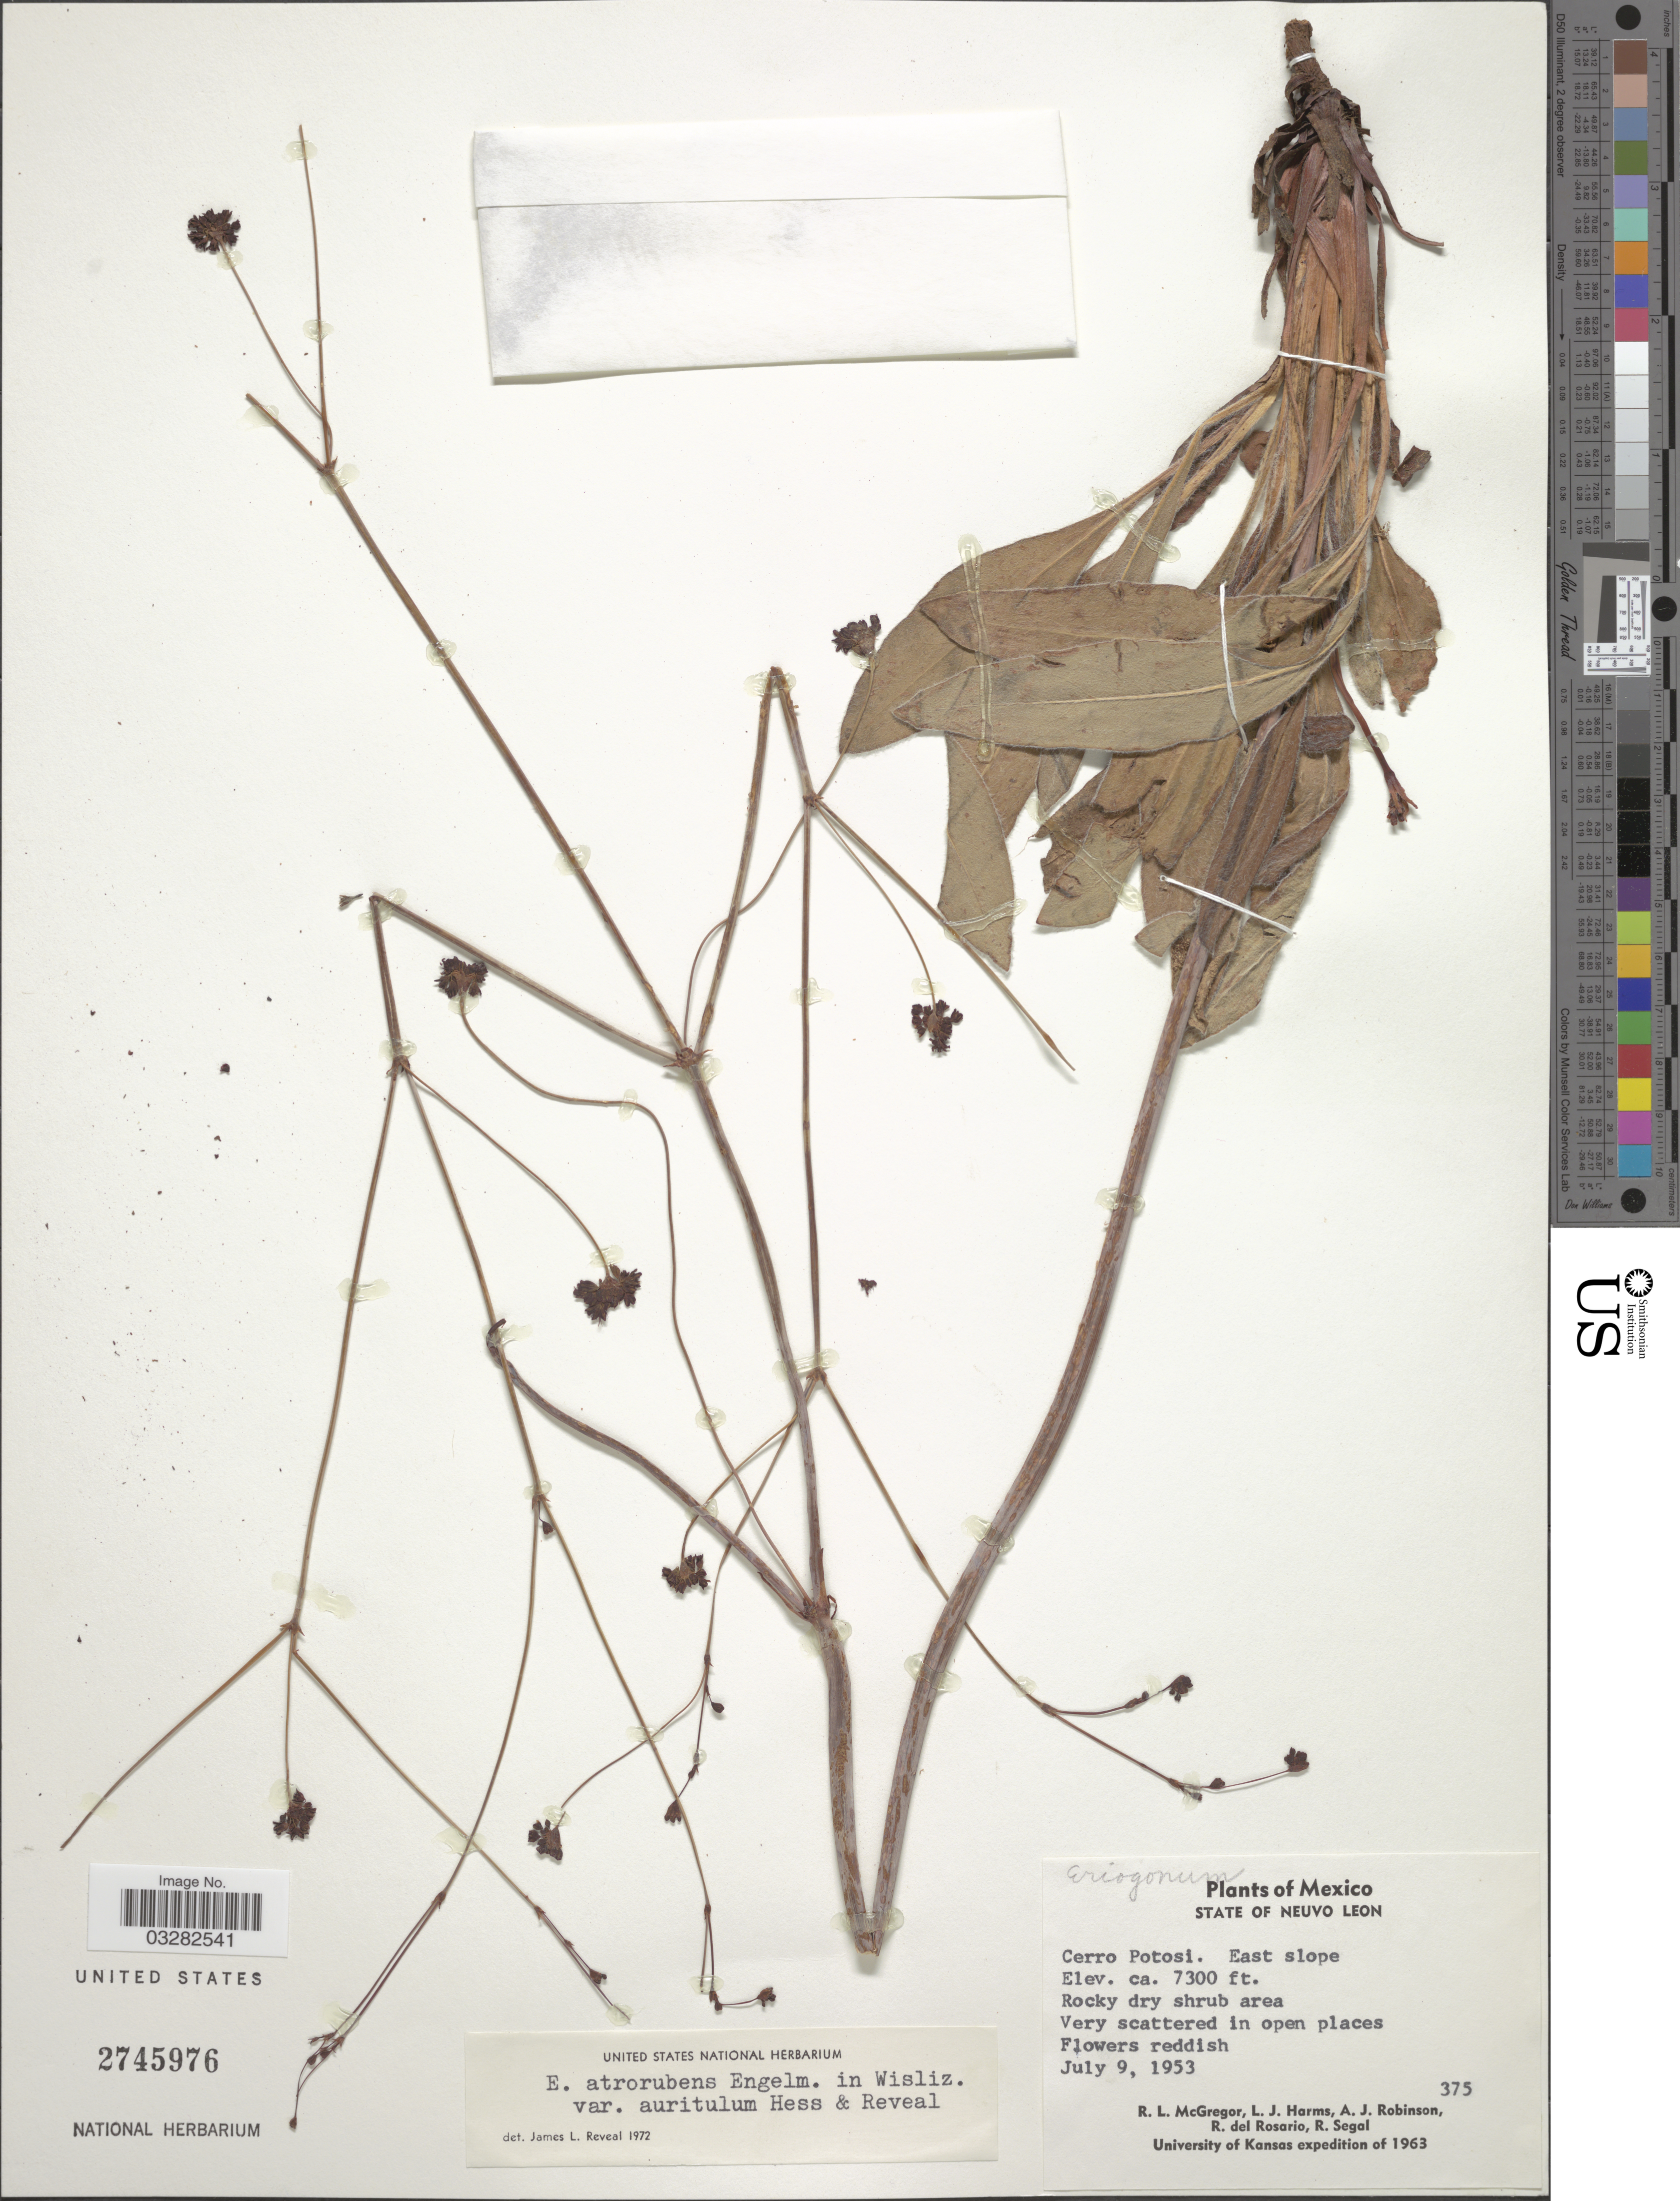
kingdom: Plantae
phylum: Tracheophyta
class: Magnoliopsida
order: Caryophyllales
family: Polygonaceae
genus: Eriogonum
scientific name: Eriogonum atrorubens var. atrorubens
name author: Engelm.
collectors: R. McGregor, L. Harms, A. J. Robinson, R. del Rosario & R. Segal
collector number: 375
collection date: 1953-07-09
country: Mexico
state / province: Nuevo León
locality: Cerro Potosi. East slope.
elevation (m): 2225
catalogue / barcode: US 2745976